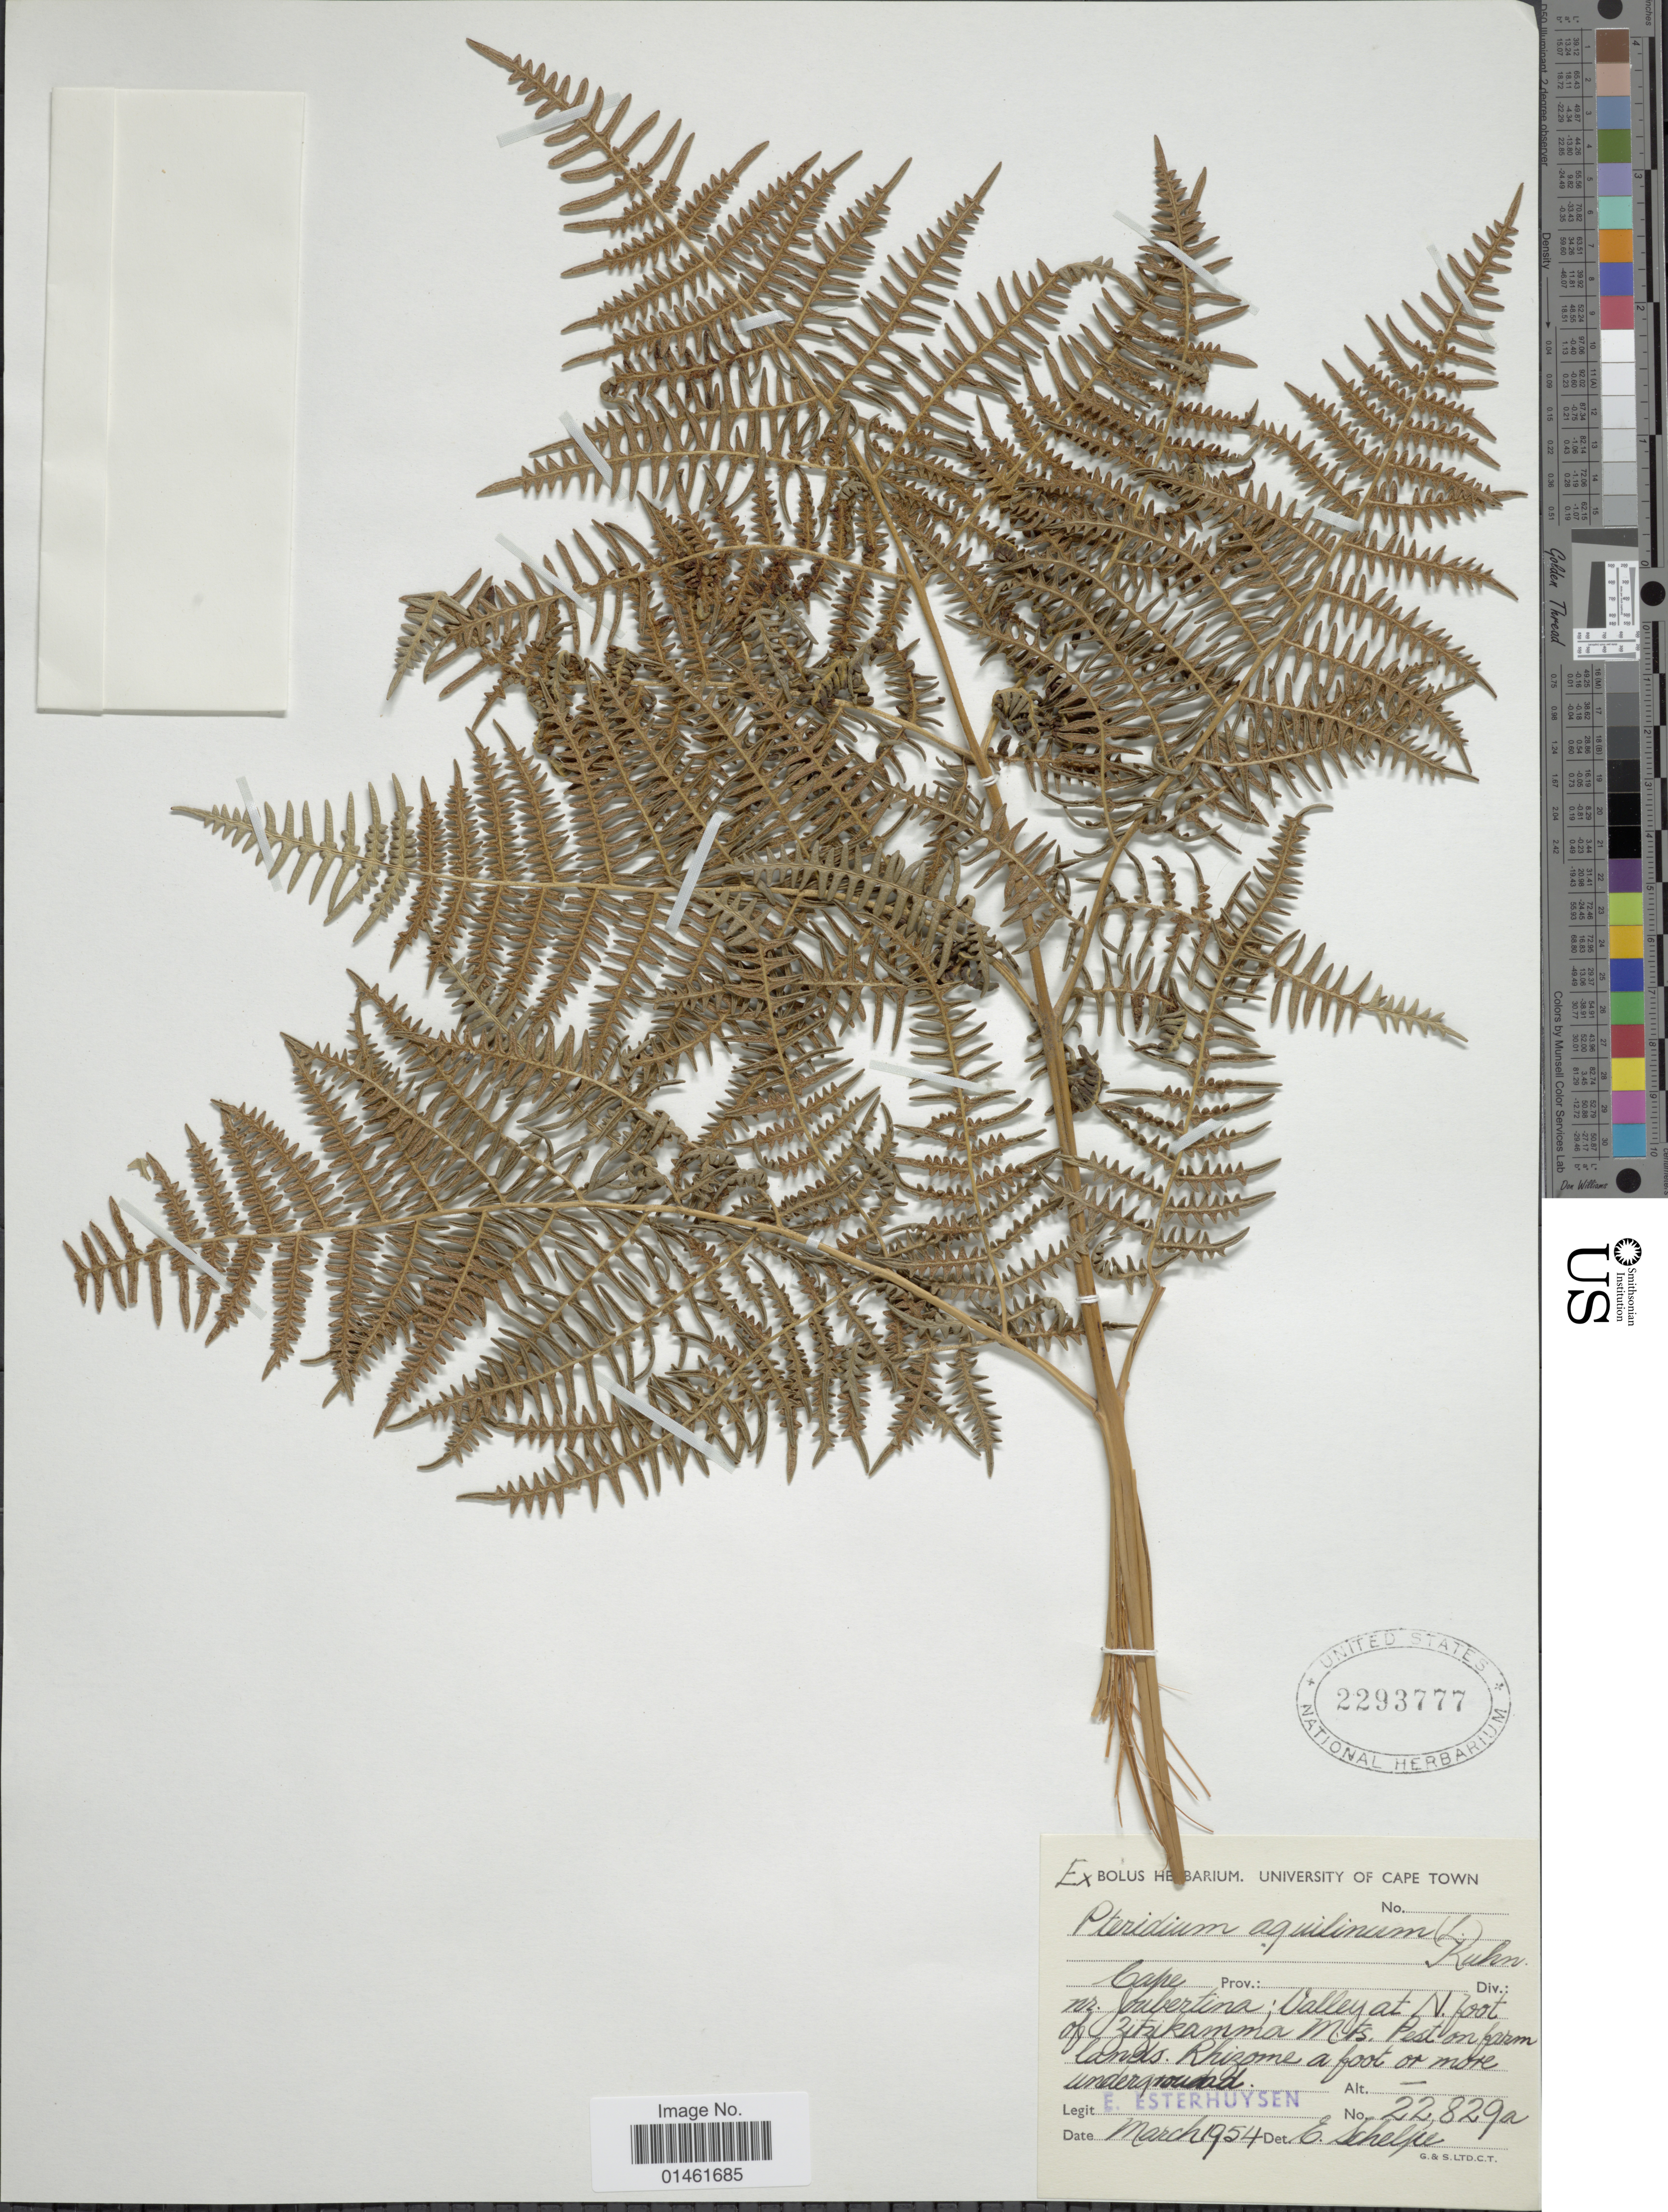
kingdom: Plantae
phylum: Tracheophyta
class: Polypodiopsida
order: Polypodiales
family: Dennstaedtiaceae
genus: Pteridium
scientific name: Pteridium aquilinum var. typicum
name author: R.M. Tryon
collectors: E. E. Esterhuysen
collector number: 22829a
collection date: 1954-03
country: South Africa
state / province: Eastern Cape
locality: Cape. nr. Joubertina valley at N. foot of Zitzikamma Mts. Pest on farm lands. Rhizome a foot or more underground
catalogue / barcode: US 2293777